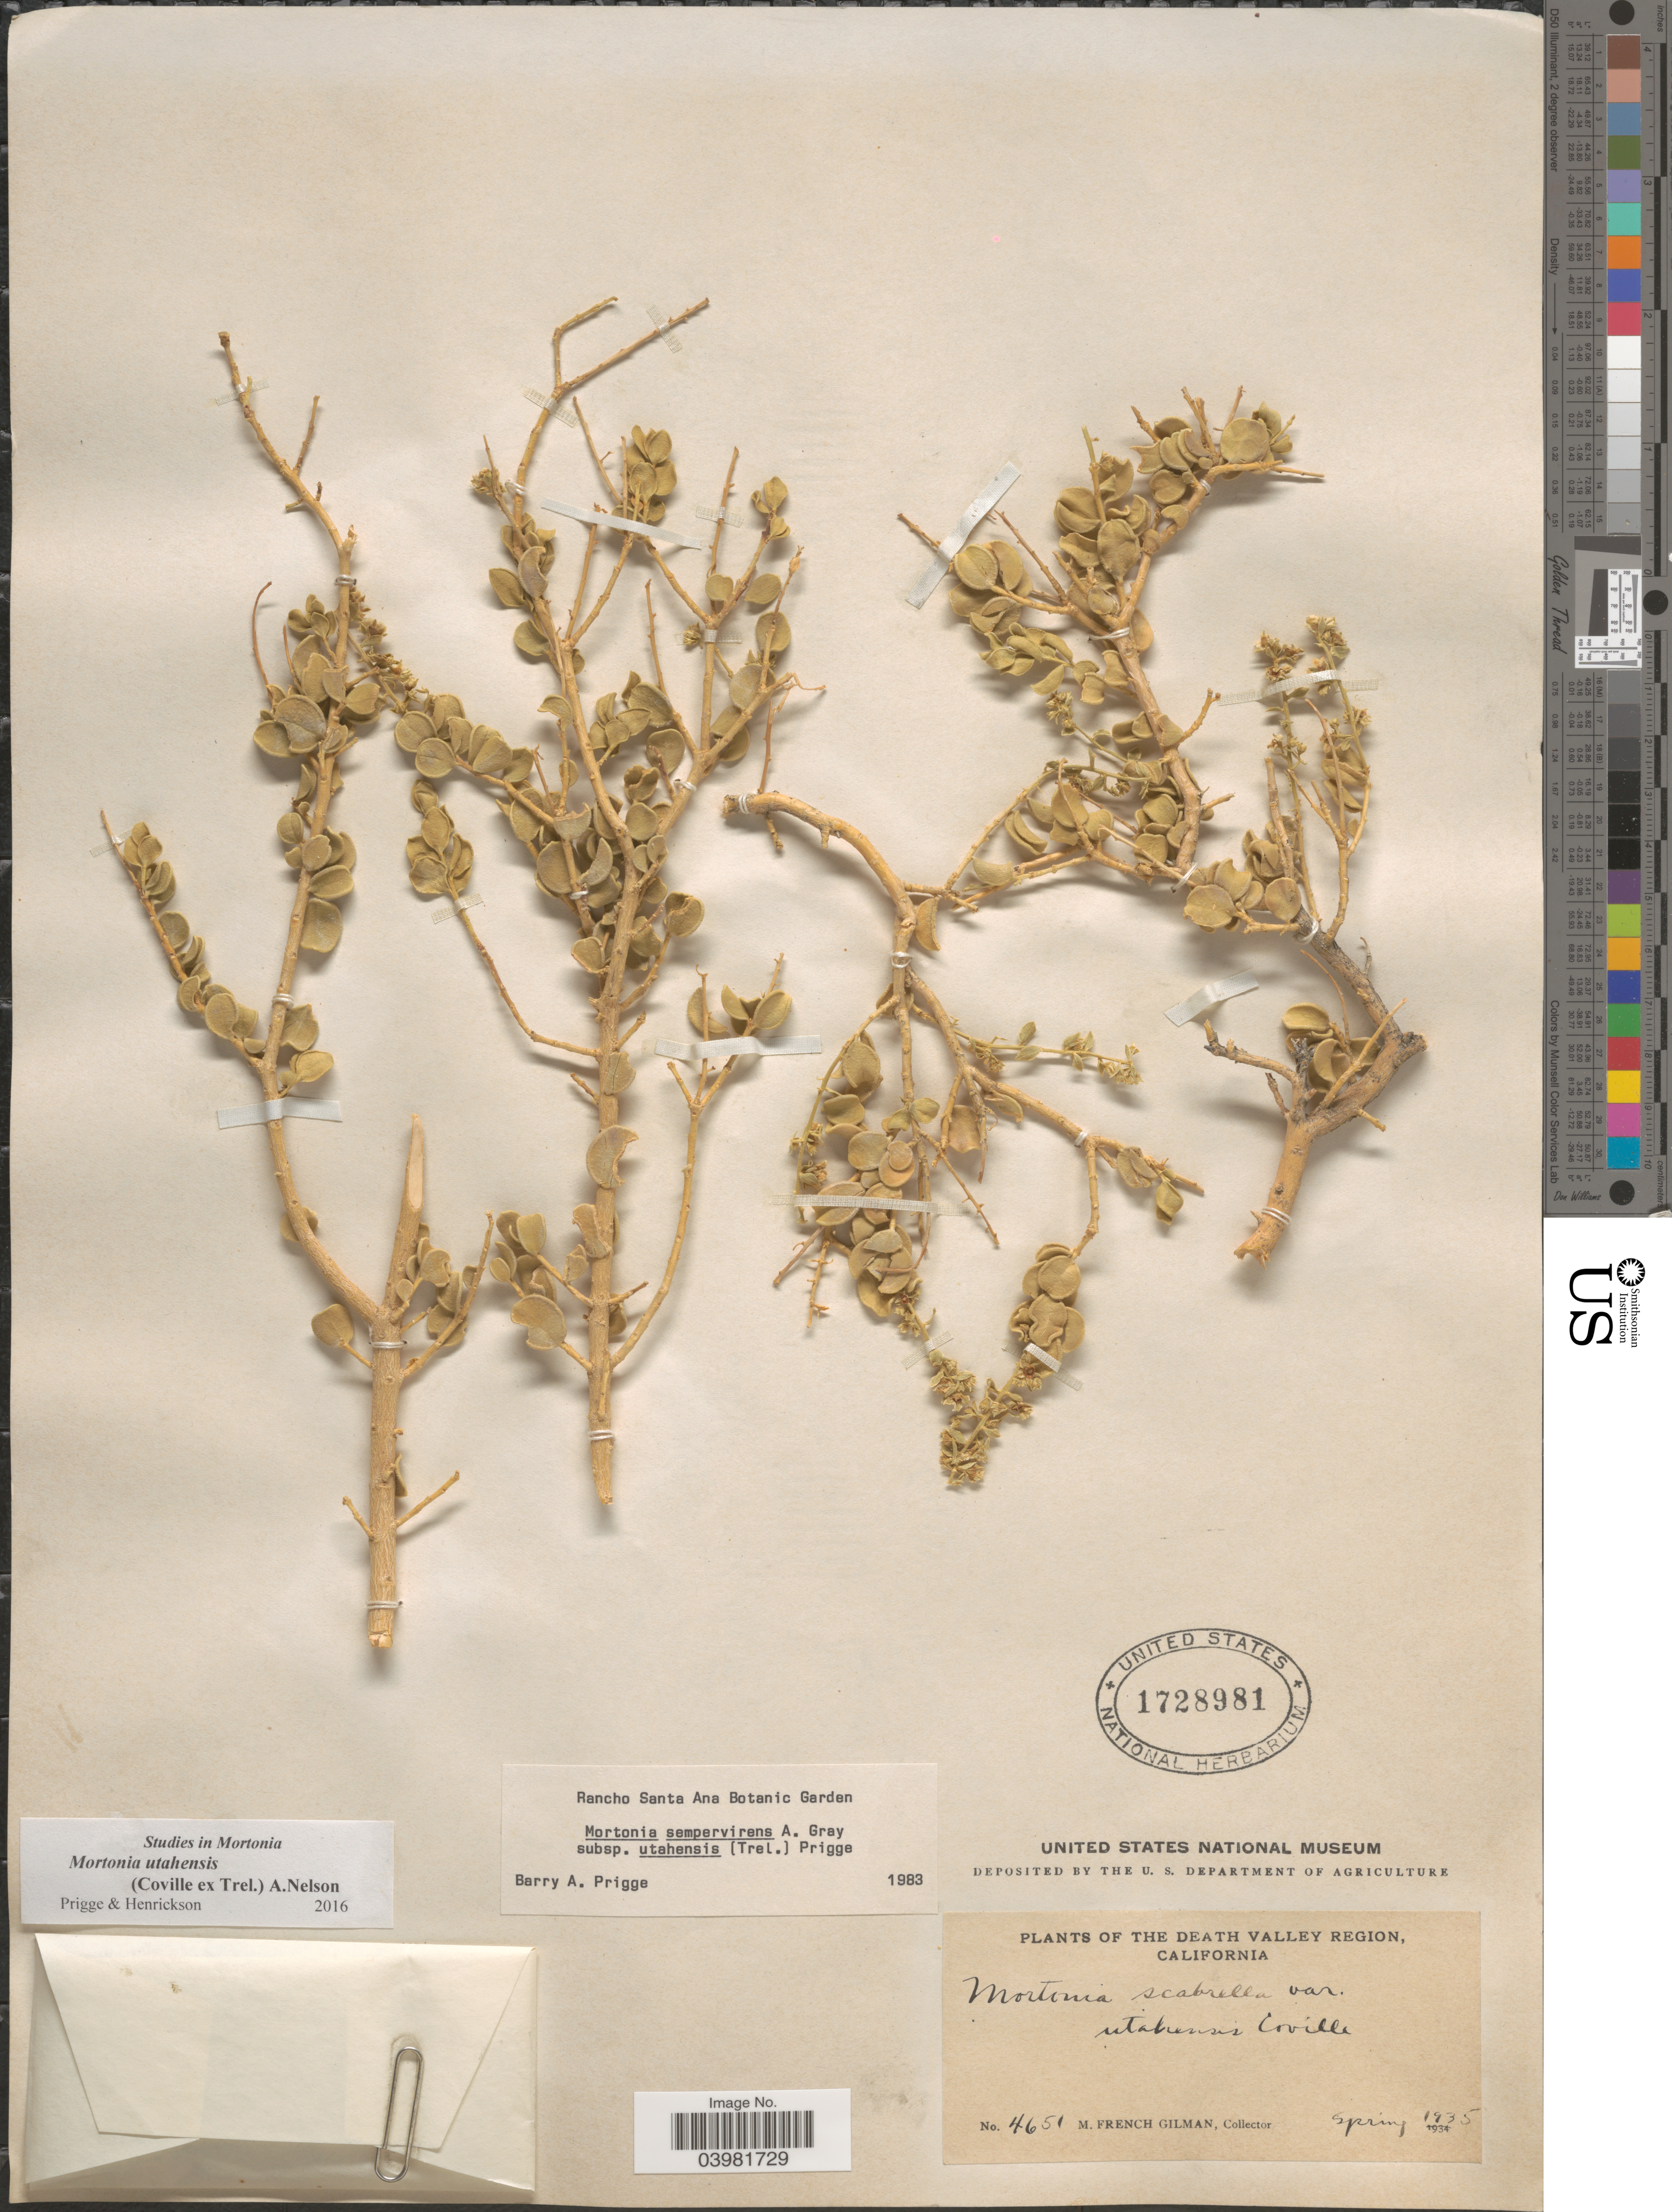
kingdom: Plantae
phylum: Tracheophyta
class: Magnoliopsida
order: Celastrales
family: Celastraceae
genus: Mortonia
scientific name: Mortonia utahensis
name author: (Coville ex Trel.) A. Nelson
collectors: M. F. Gilman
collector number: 4651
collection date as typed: Spring 1935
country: United States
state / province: California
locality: The Death Valley Region.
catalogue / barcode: US 1728981